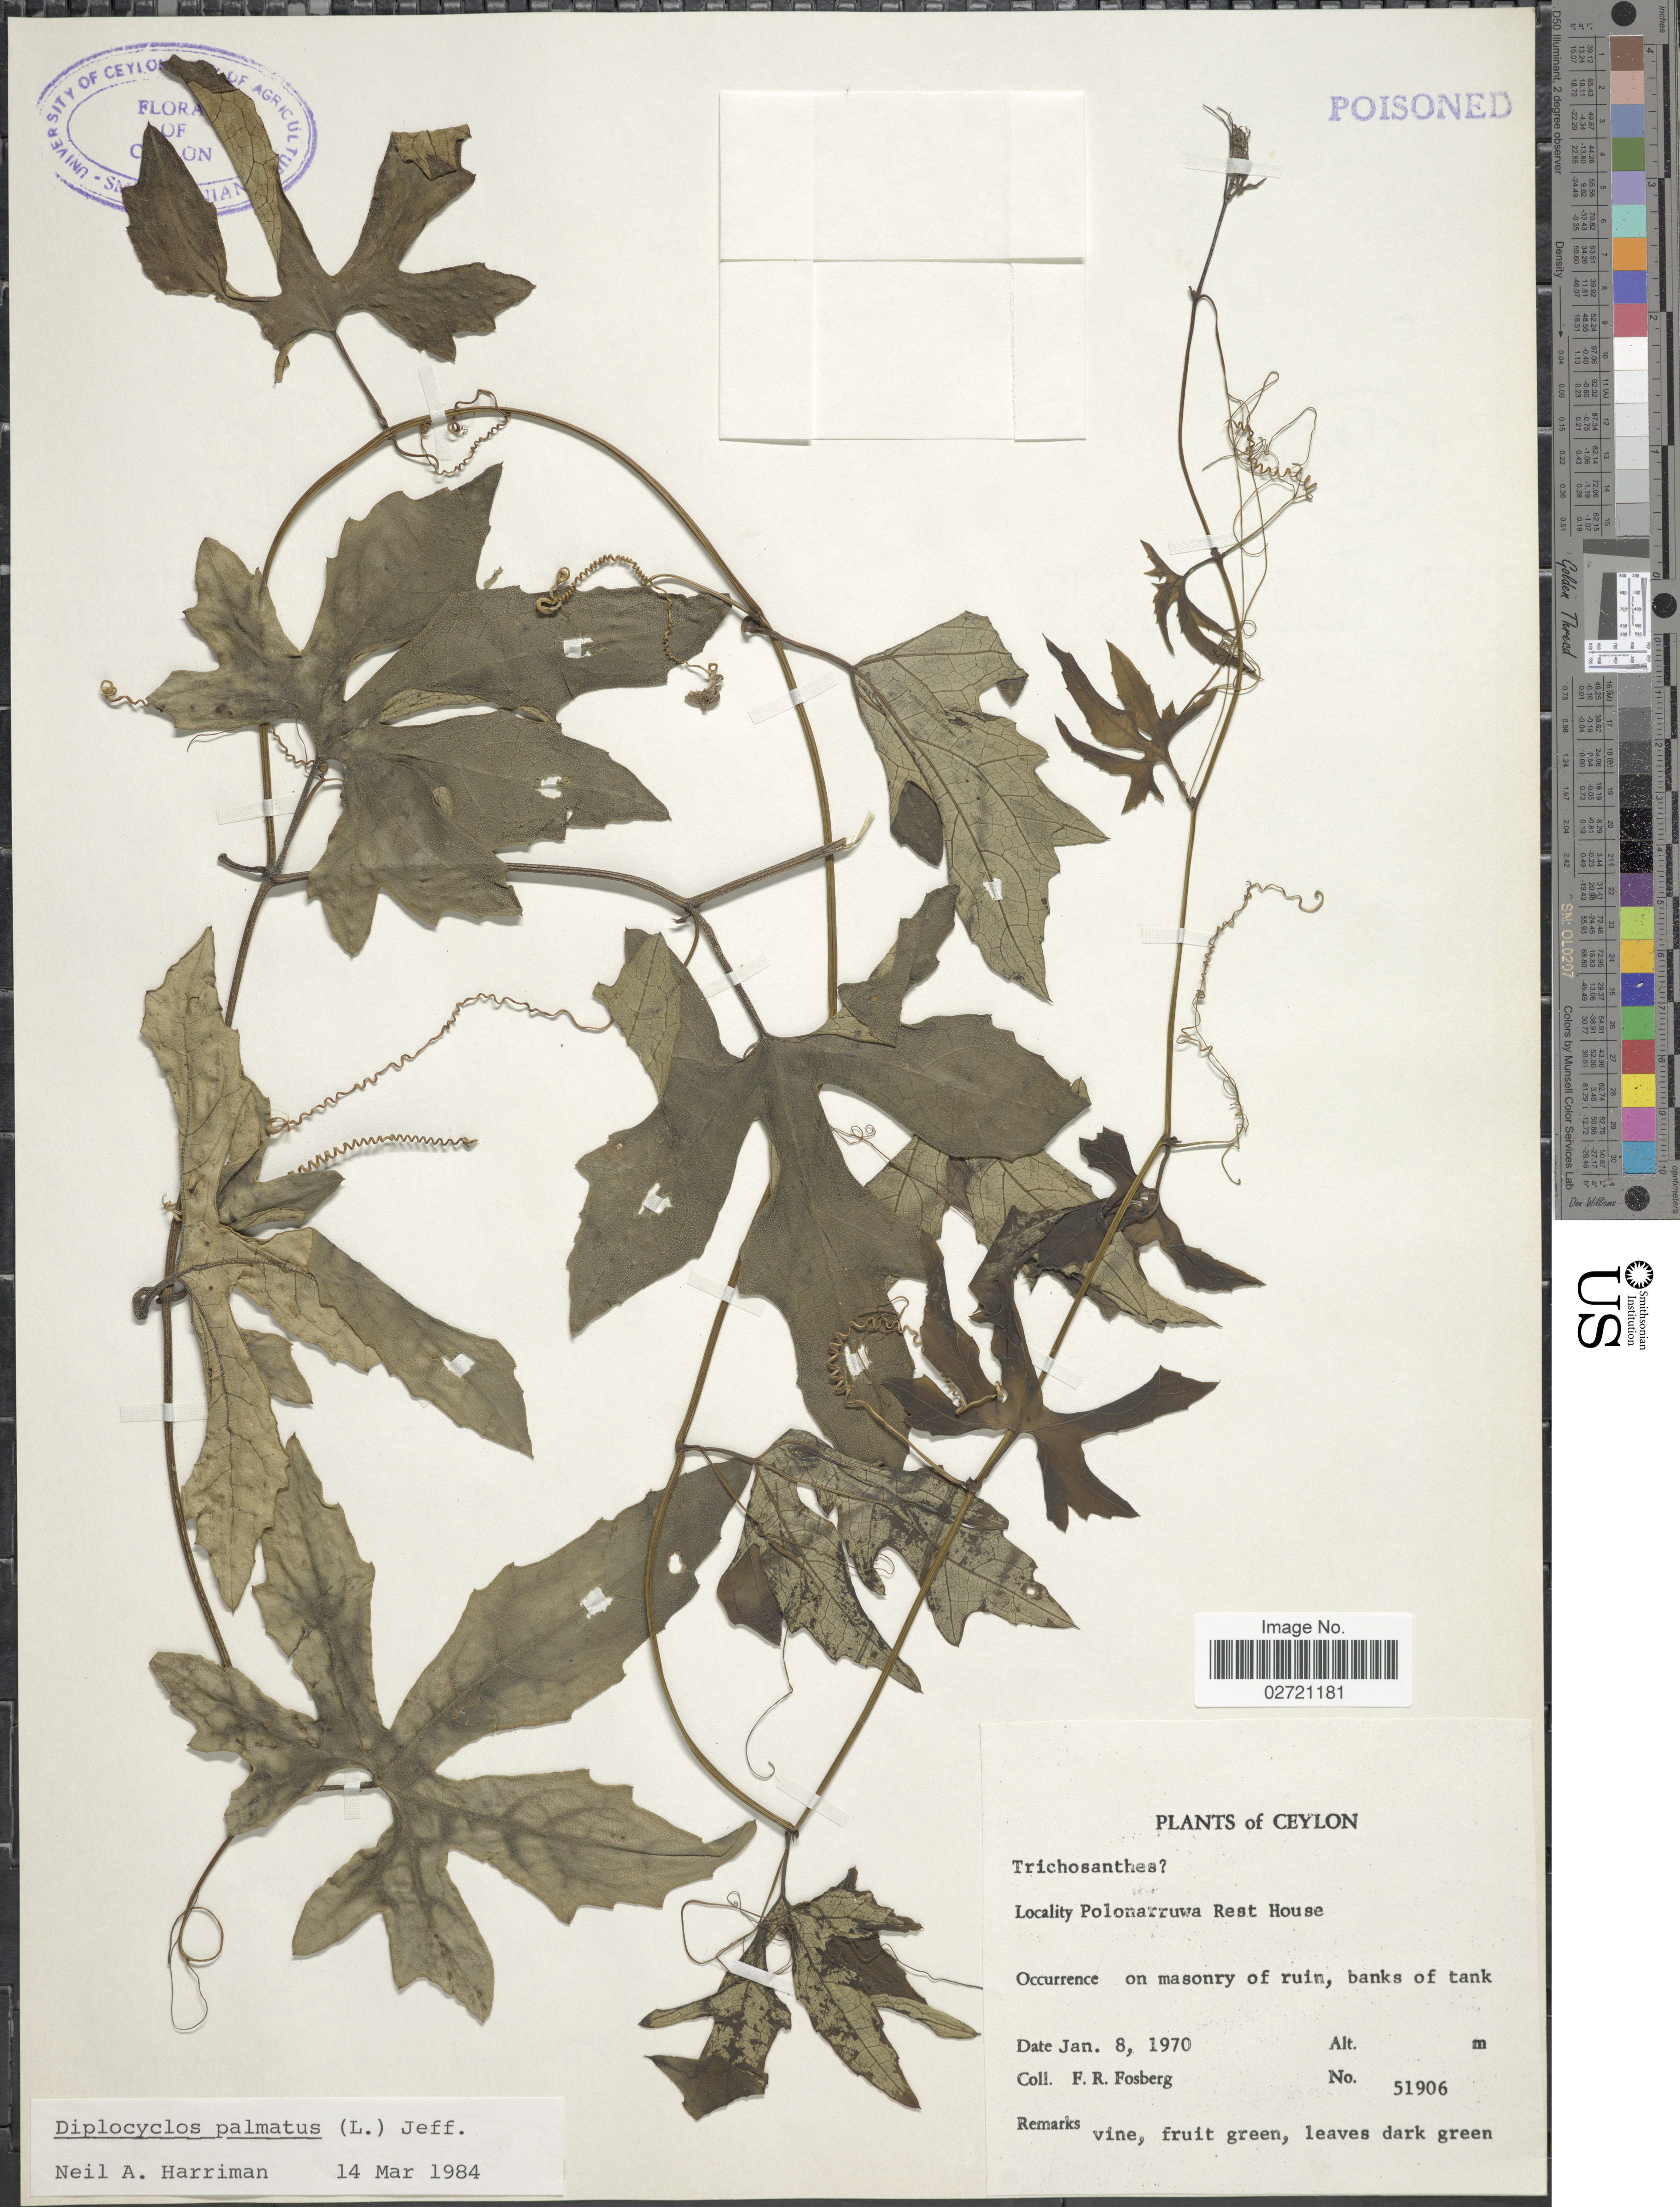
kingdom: Plantae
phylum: Tracheophyta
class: Magnoliopsida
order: Cucurbitales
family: Cucurbitaceae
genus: Diplocyclos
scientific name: Diplocyclos palmatus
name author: (L.) C. Jeffrey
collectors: F. R. Fosberg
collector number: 51906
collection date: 1970-01-08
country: Sri Lanka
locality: Ceylon. Polonarruwa Rest House